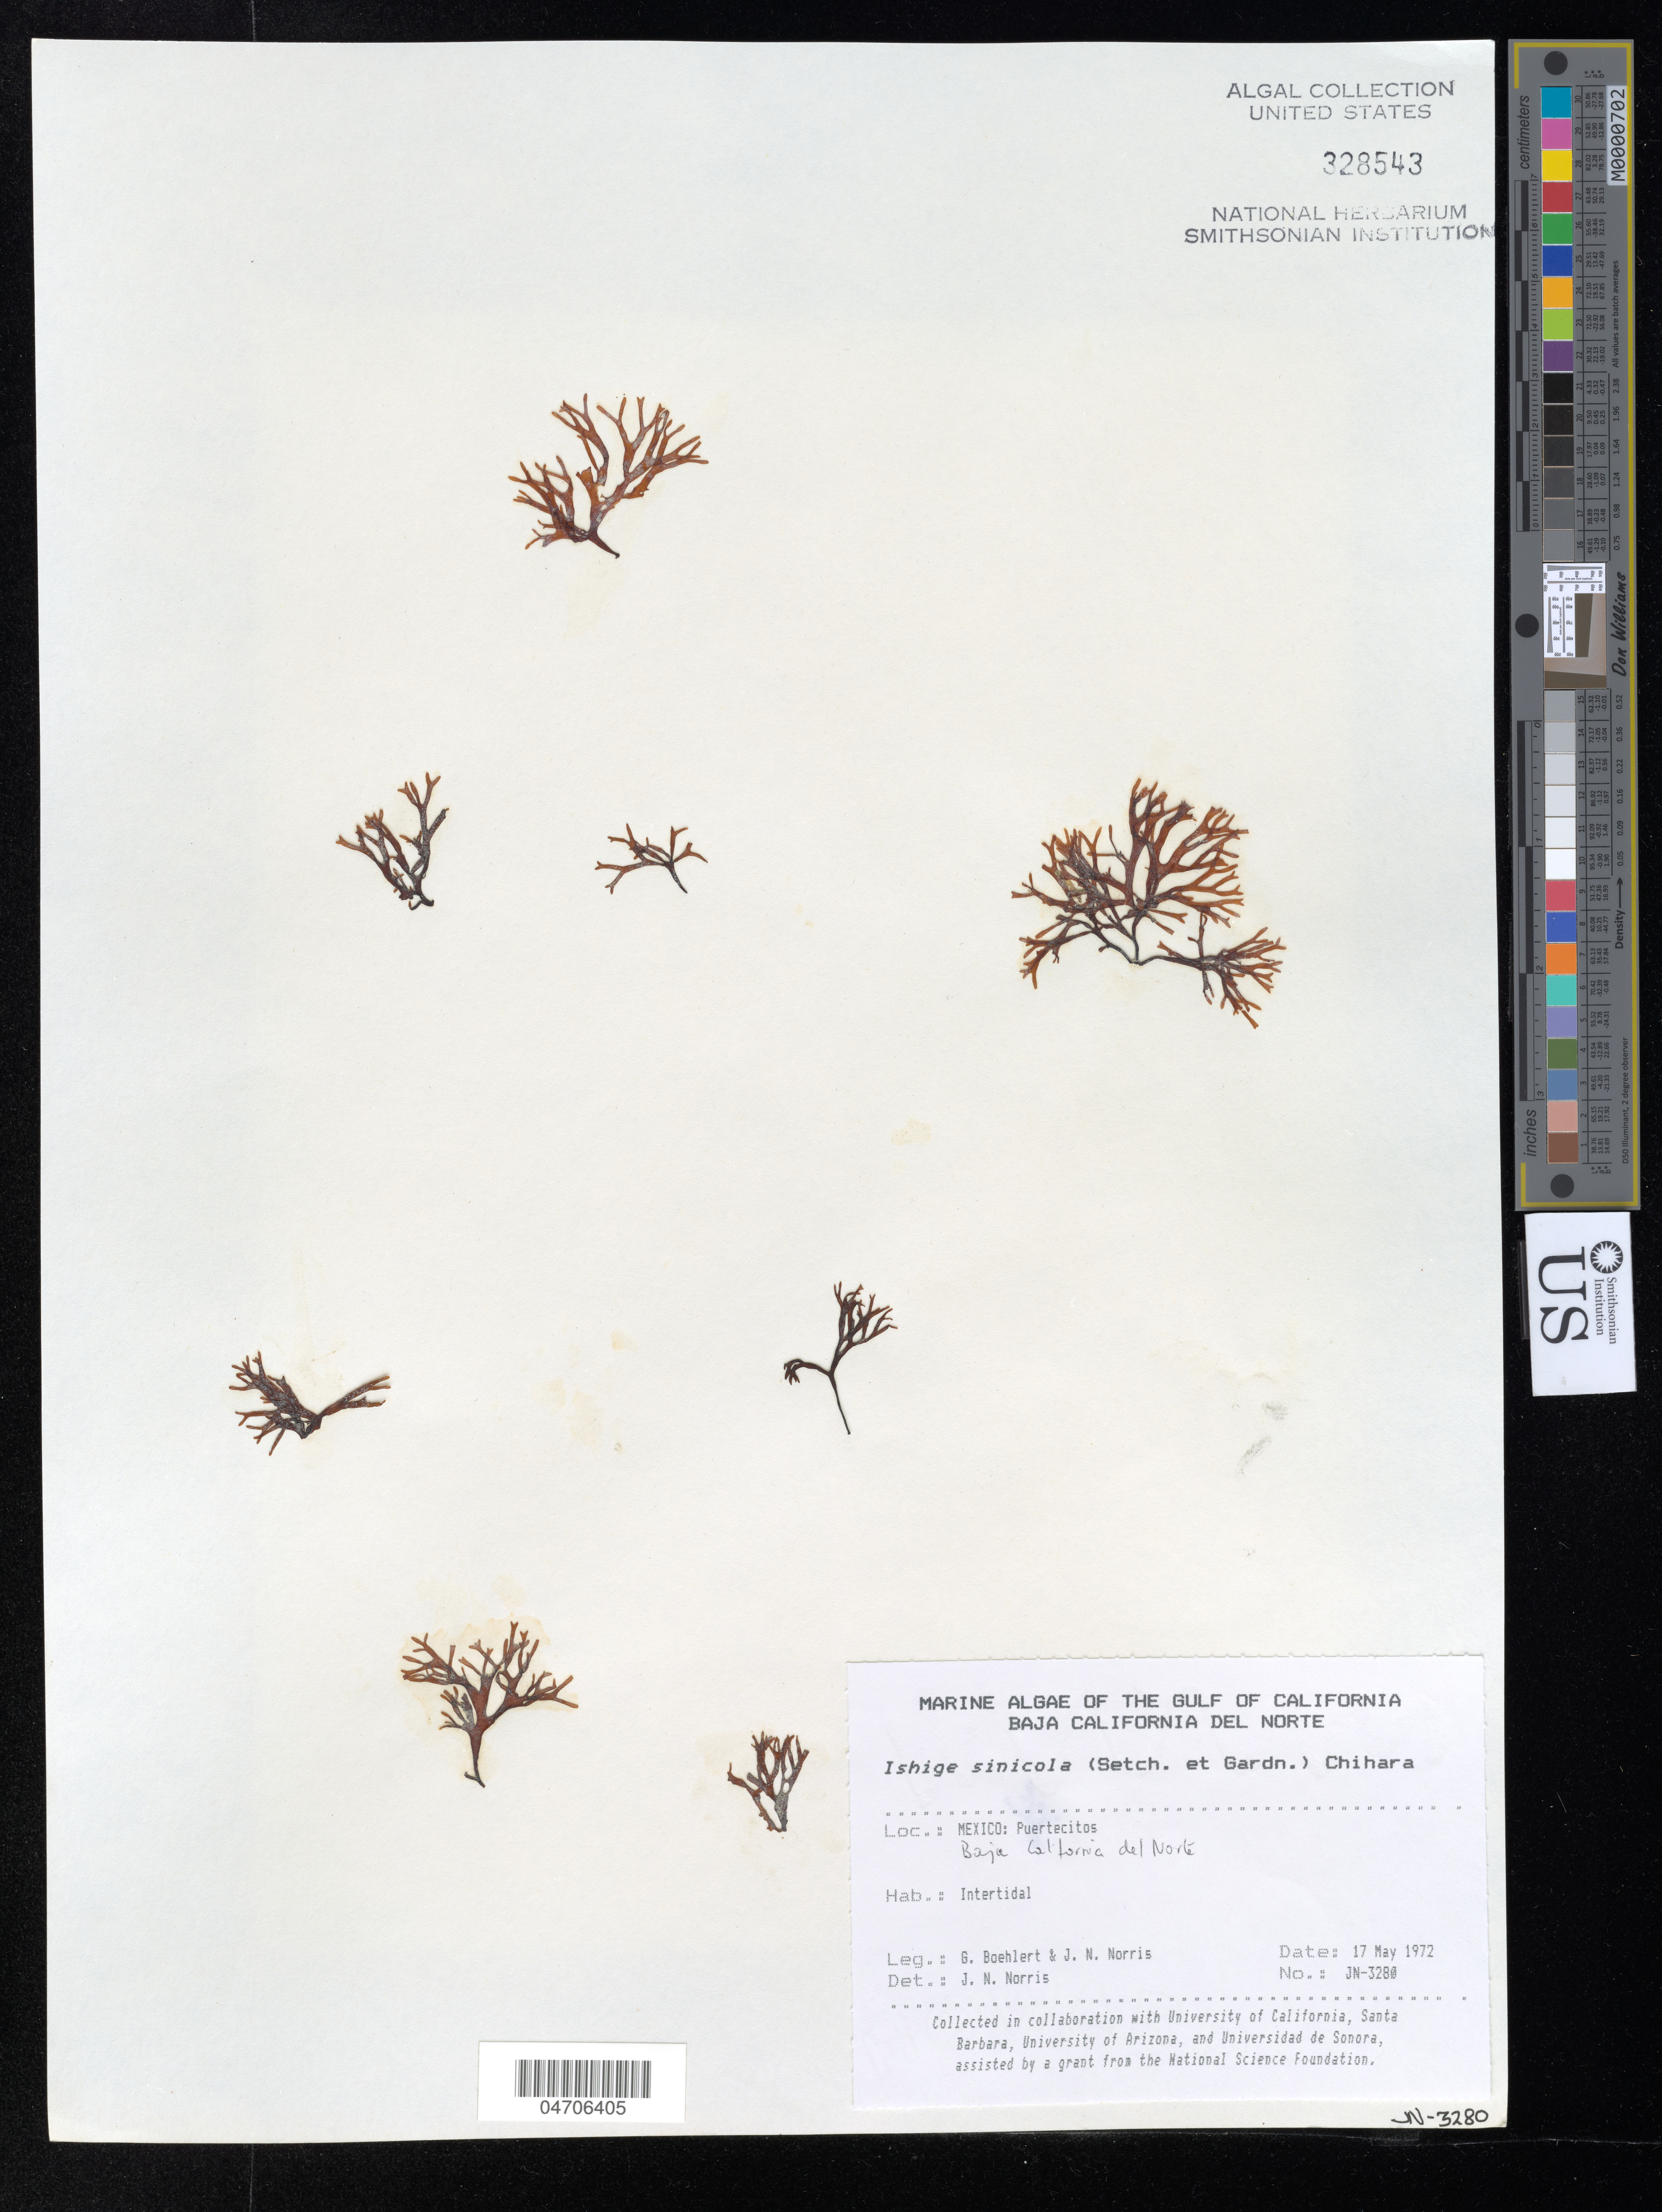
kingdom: Chromista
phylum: Ochrophyta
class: Phaeophyceae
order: Ishigeales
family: Ishigeaceae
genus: Ishige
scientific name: Ishige sinicola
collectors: G. Boehlert & J. Norris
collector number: JN-3280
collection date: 1972-05-17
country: Mexico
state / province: Baja California Norte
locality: The Gulf of California. Baja California del Norte. Puertecitos.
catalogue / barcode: US 328543